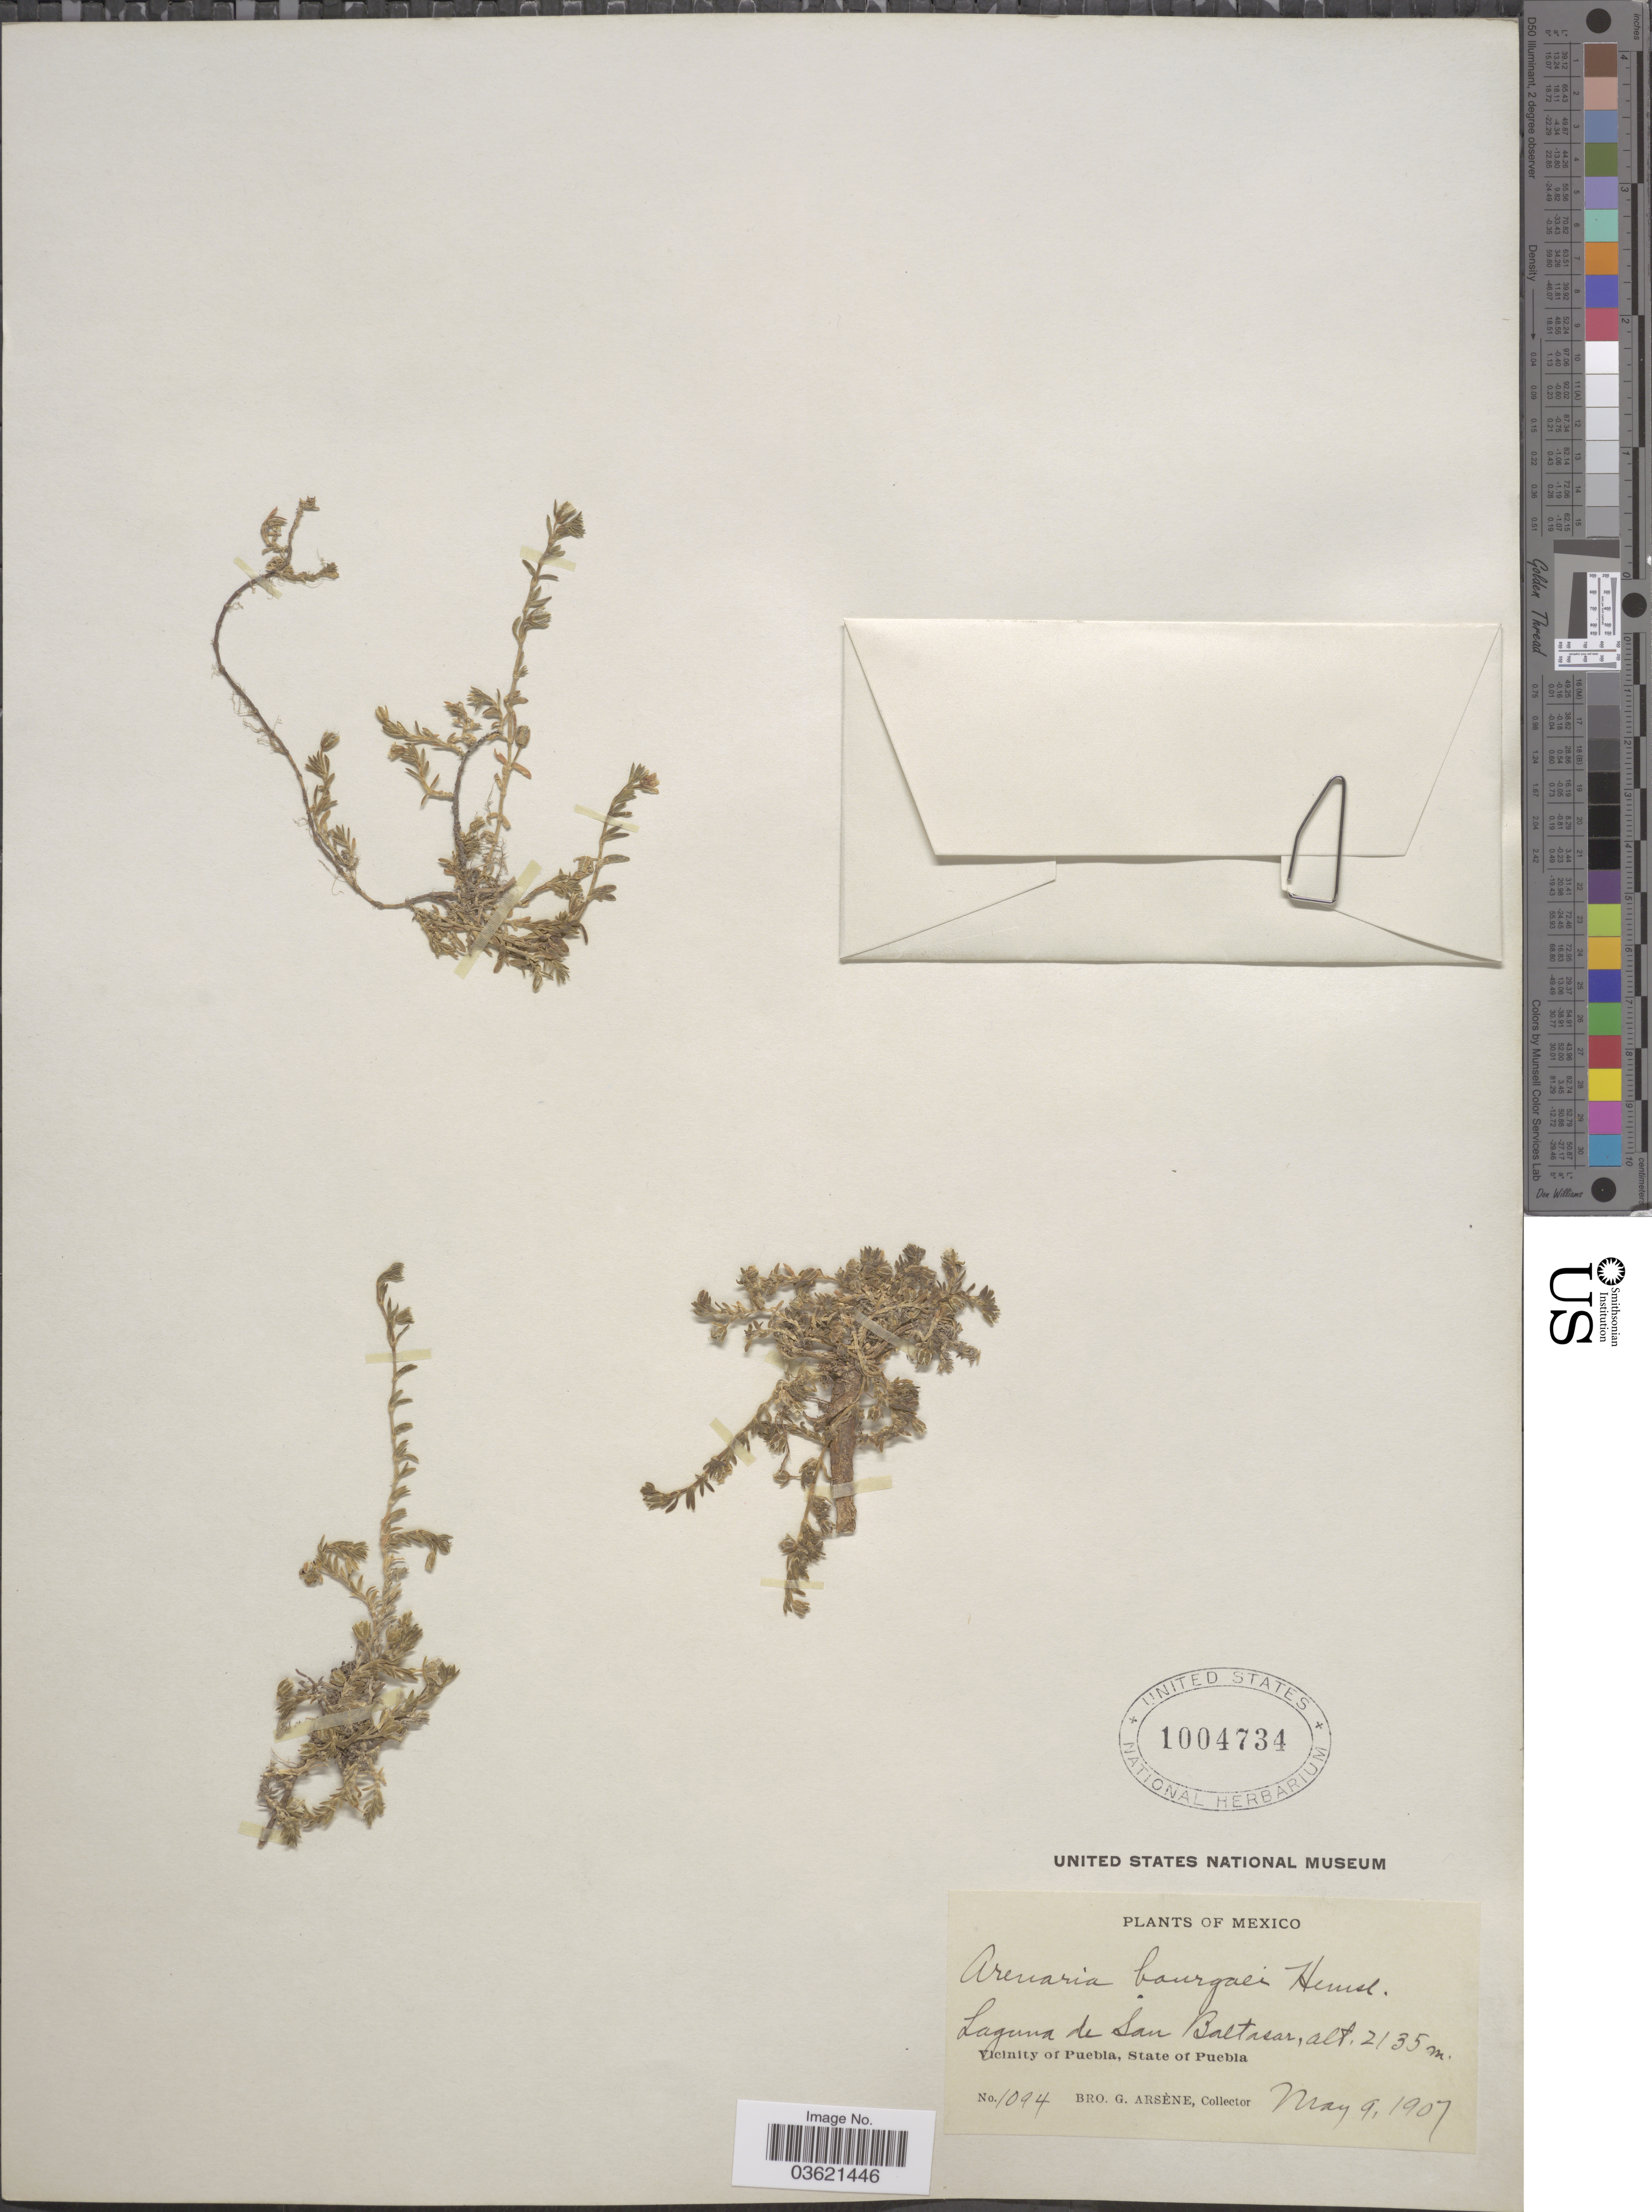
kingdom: Plantae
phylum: Tracheophyta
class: Magnoliopsida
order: Caryophyllales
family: Caryophyllaceae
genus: Arenaria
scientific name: Arenaria bourgaei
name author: Hemsl.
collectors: Bro. G. Arsène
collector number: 1094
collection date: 1907-05-09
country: Mexico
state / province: Puebla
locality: Laguna de San Baltasar. Vicinity of Puebla.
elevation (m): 2135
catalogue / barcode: US 1004734